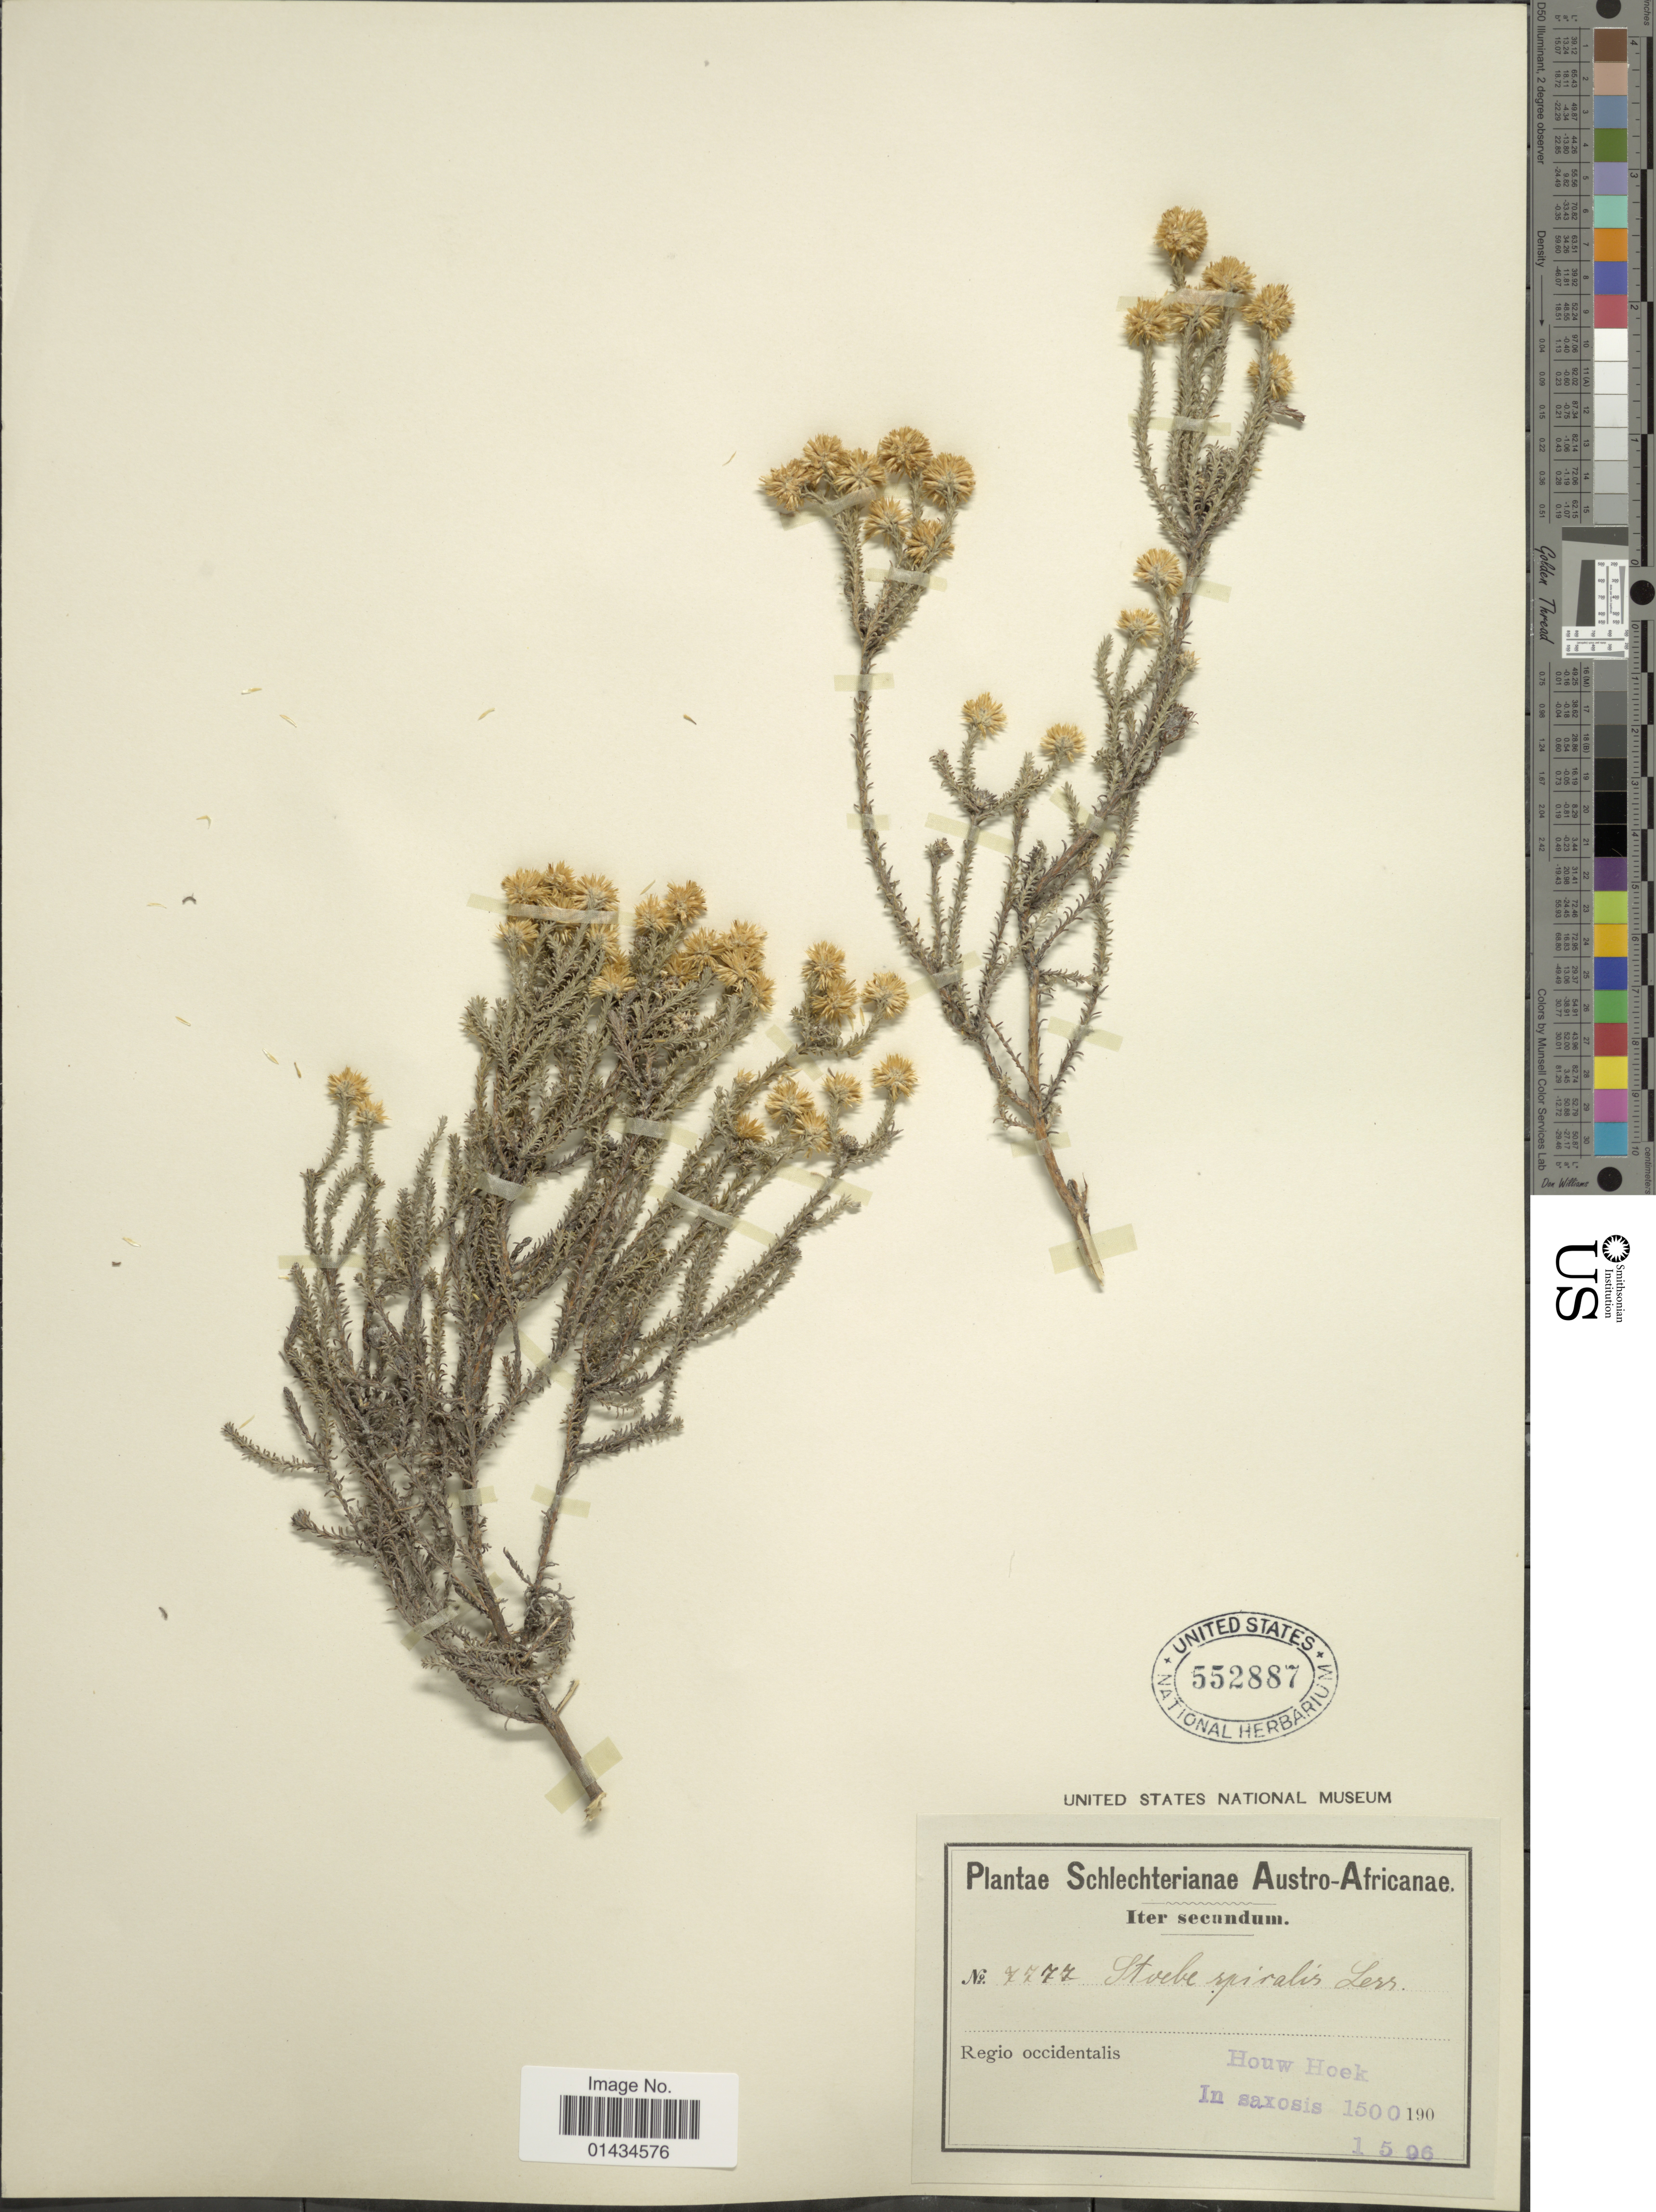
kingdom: Plantae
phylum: Tracheophyta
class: Magnoliopsida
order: Asterales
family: Asteraceae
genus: Stoebe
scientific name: Stoebe spiralis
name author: Less.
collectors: Schlechter, --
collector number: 7777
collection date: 1996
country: South Africa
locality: Austro-Africanae, Regio occidentalis, Houw Hoek, in saxosis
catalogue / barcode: US 552887